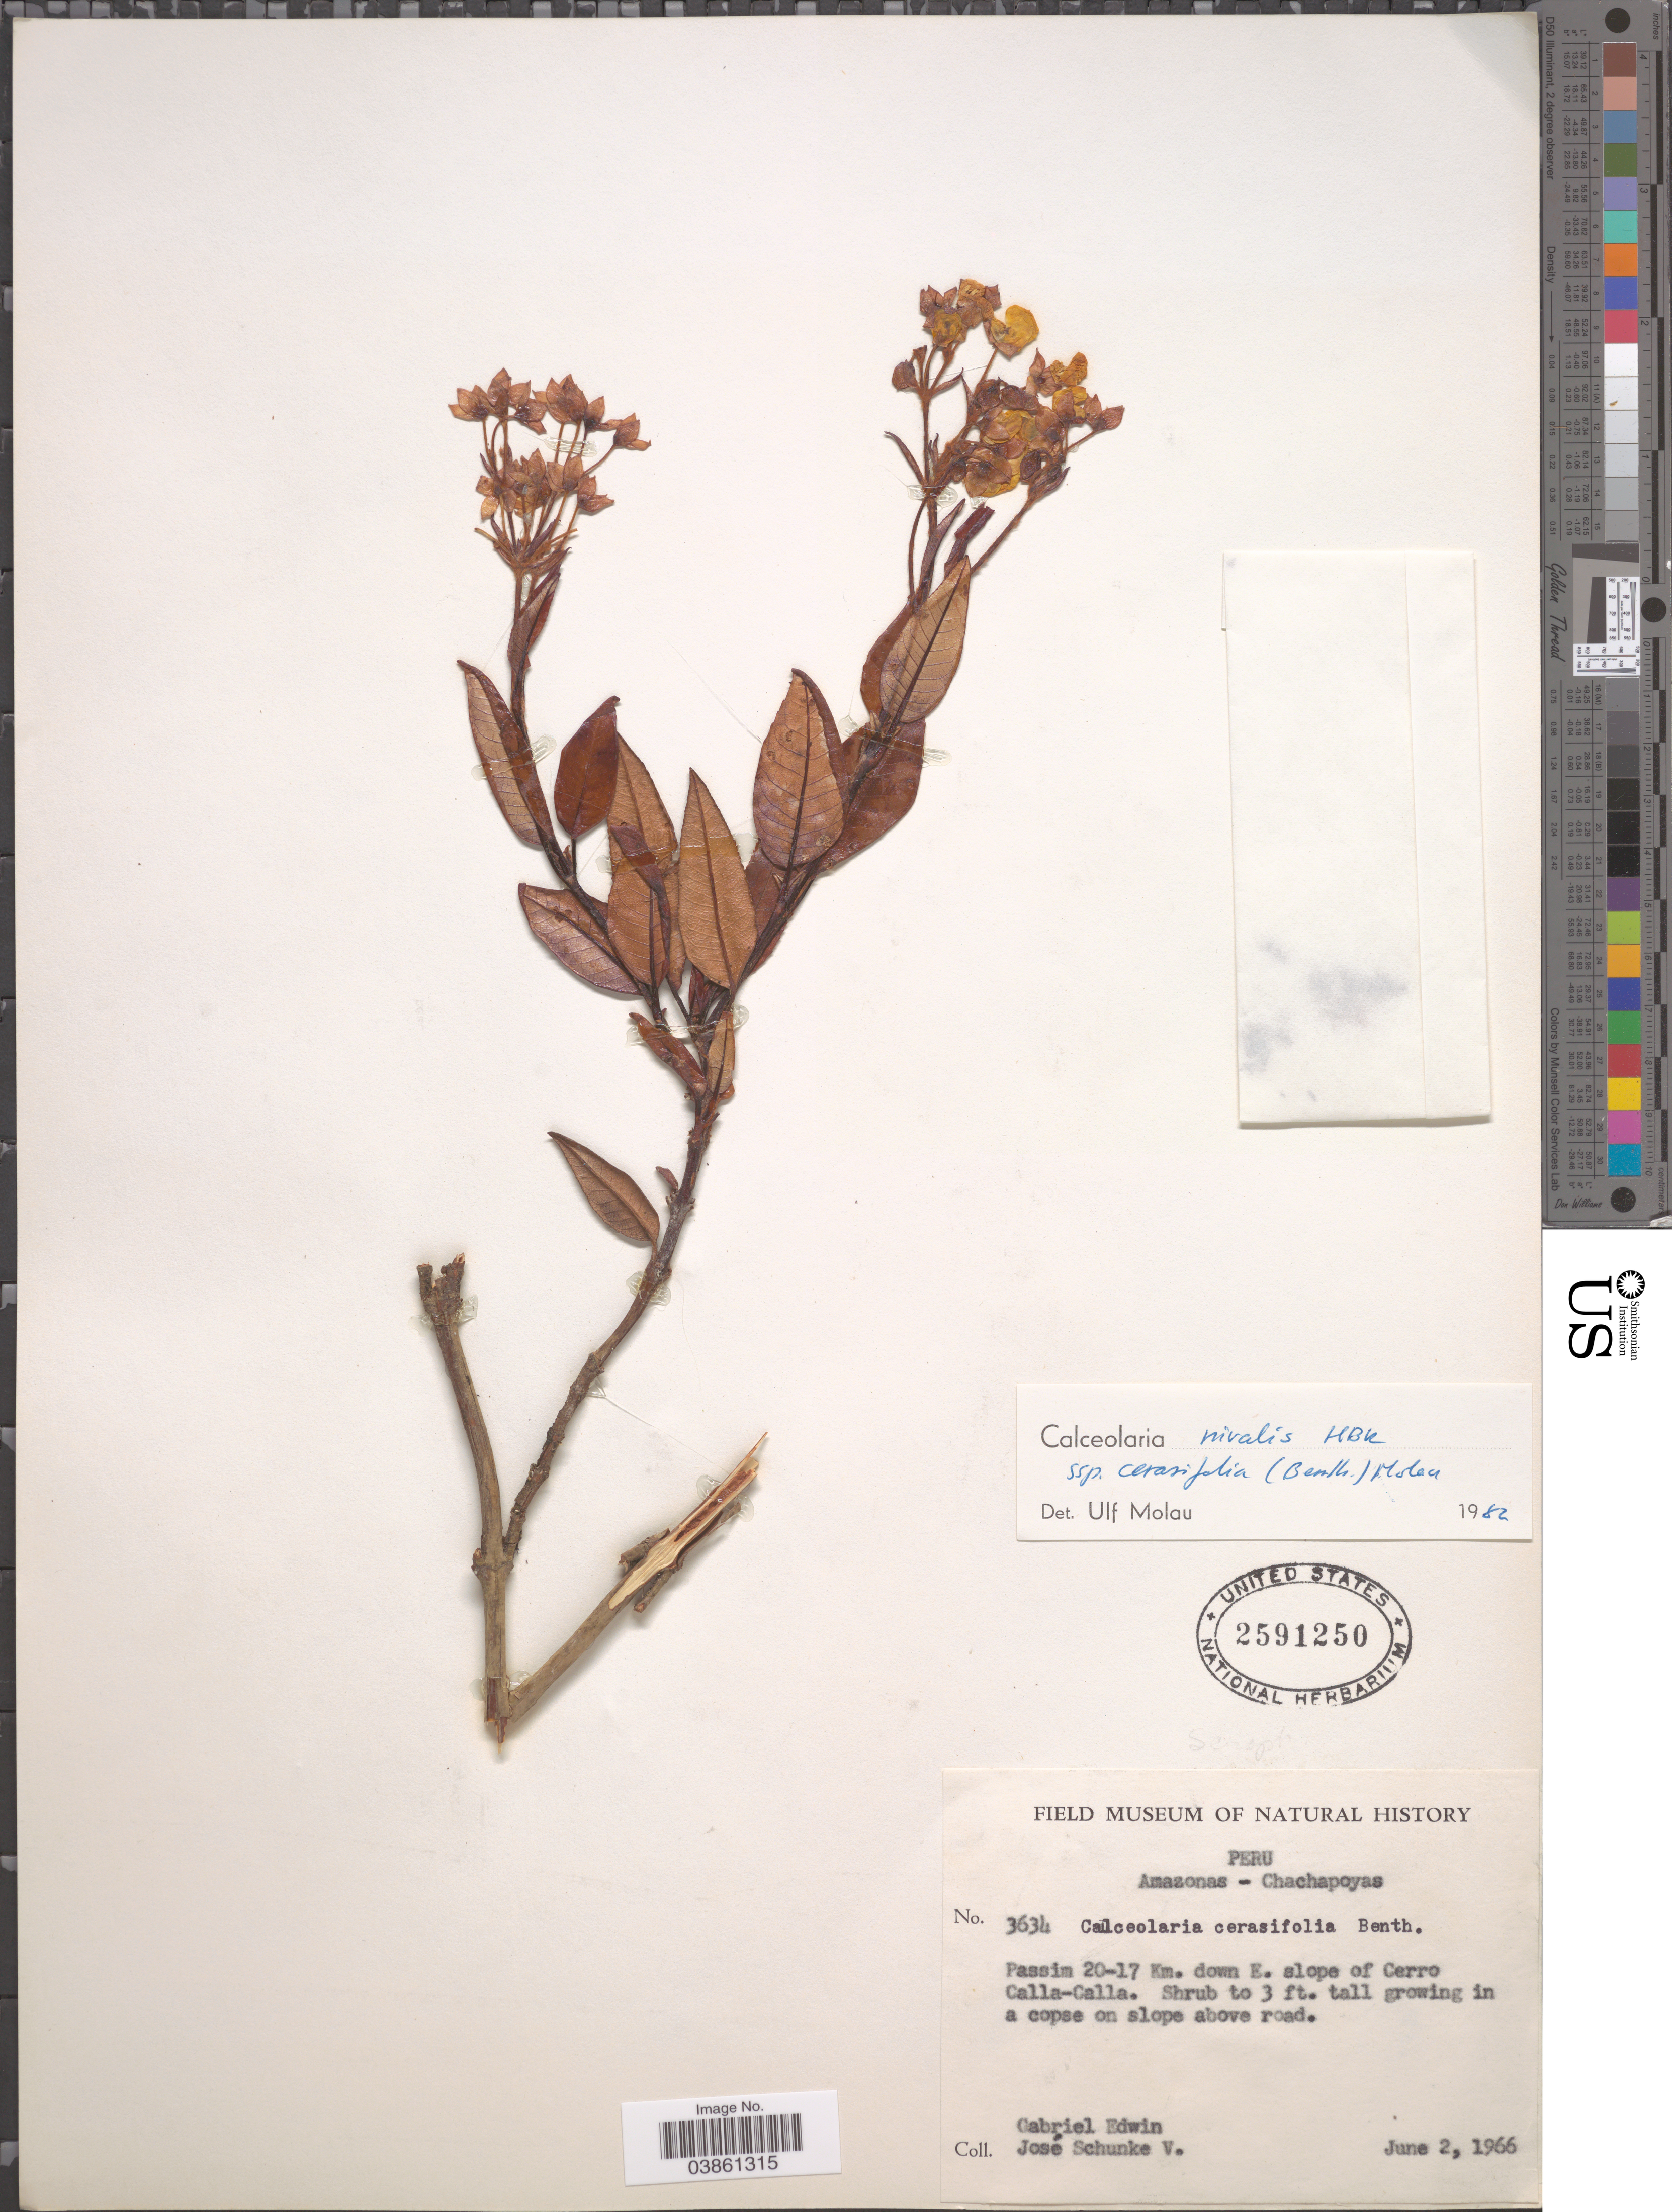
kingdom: Plantae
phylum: Tracheophyta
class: Magnoliopsida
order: Lamiales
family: Calceolariaceae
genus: Calceolaria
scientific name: Calceolaria nivalis subsp. cerasifolia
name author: (Benth.) Molau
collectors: G. Edwin & J. Schunke Vigo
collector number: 3634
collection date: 1966-06-02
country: Peru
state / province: Amazonas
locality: Chachapoyas. Passim 20-17 Km. down E. slope of Cerro Calla-Calla.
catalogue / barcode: US 2591250